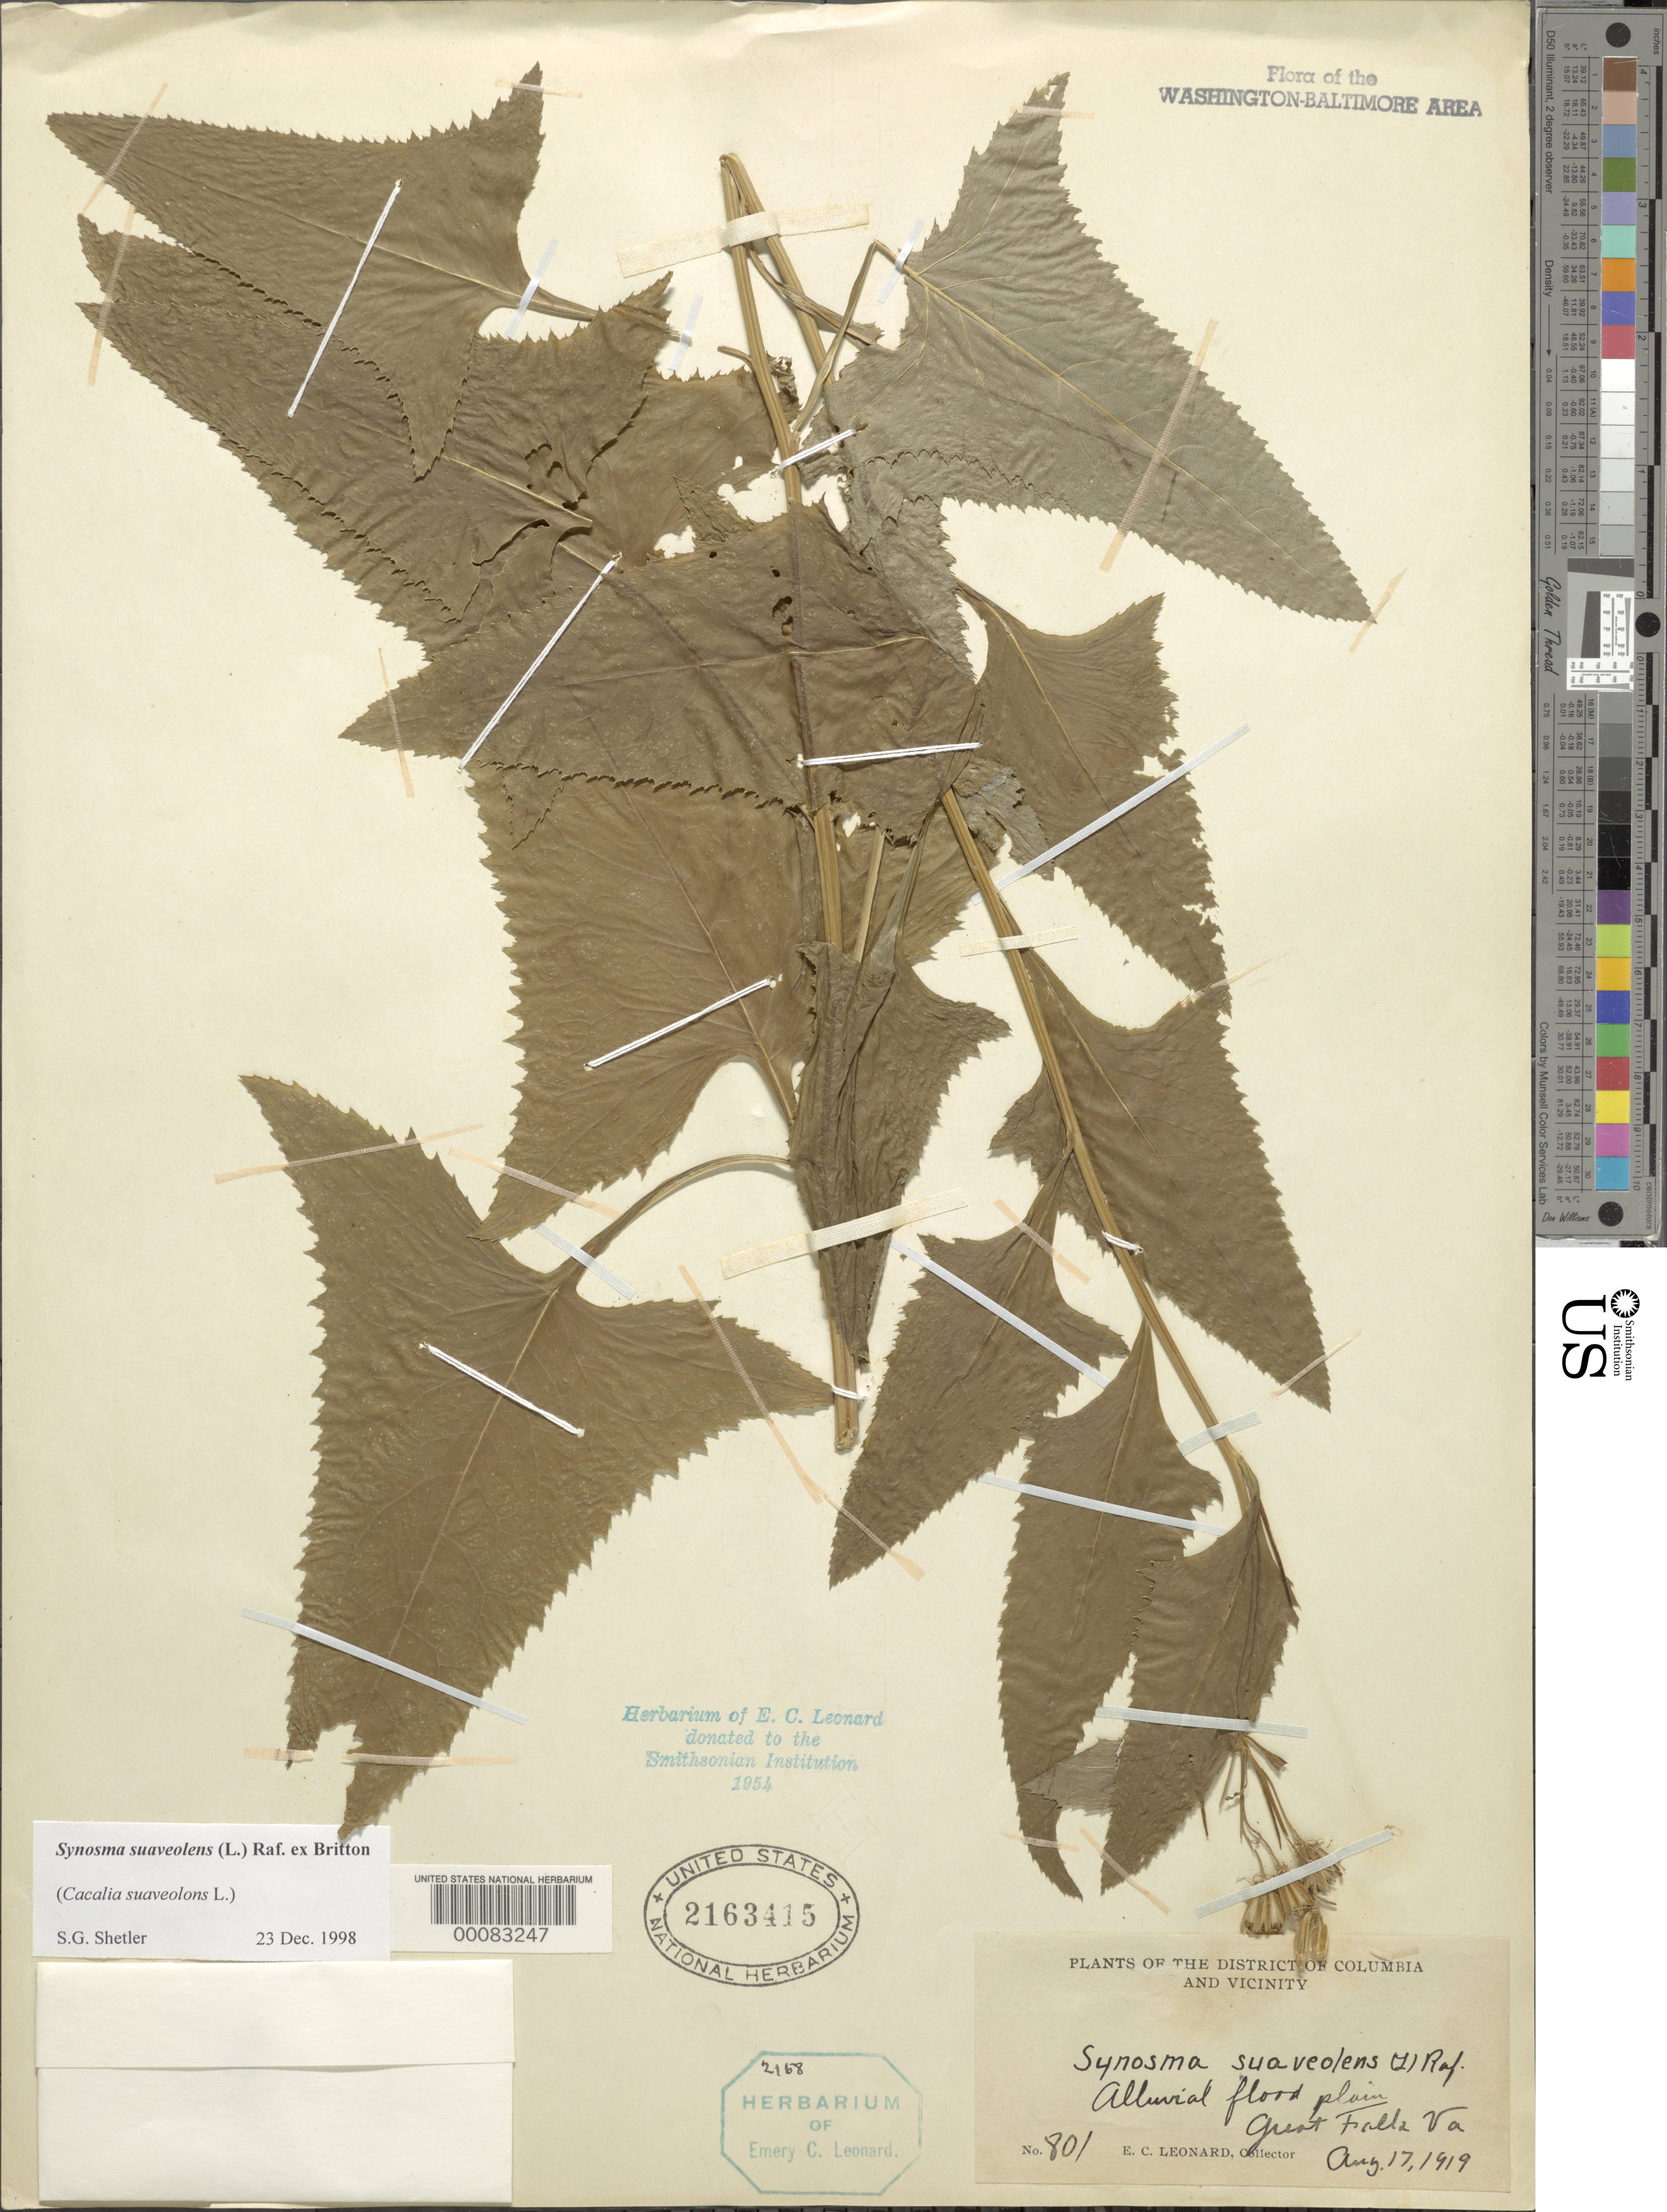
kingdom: Plantae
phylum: Tracheophyta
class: Magnoliopsida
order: Asterales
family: Asteraceae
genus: Hasteola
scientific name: Hasteola suaveolens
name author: (L.) Pojark.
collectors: E. C. Leonard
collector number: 801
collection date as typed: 17 Aug 1919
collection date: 1919-08-17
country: United States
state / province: Virginia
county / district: Fairfax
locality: Great Falls C. & O. Canal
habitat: Alluvial flood plain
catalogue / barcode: US 2163415